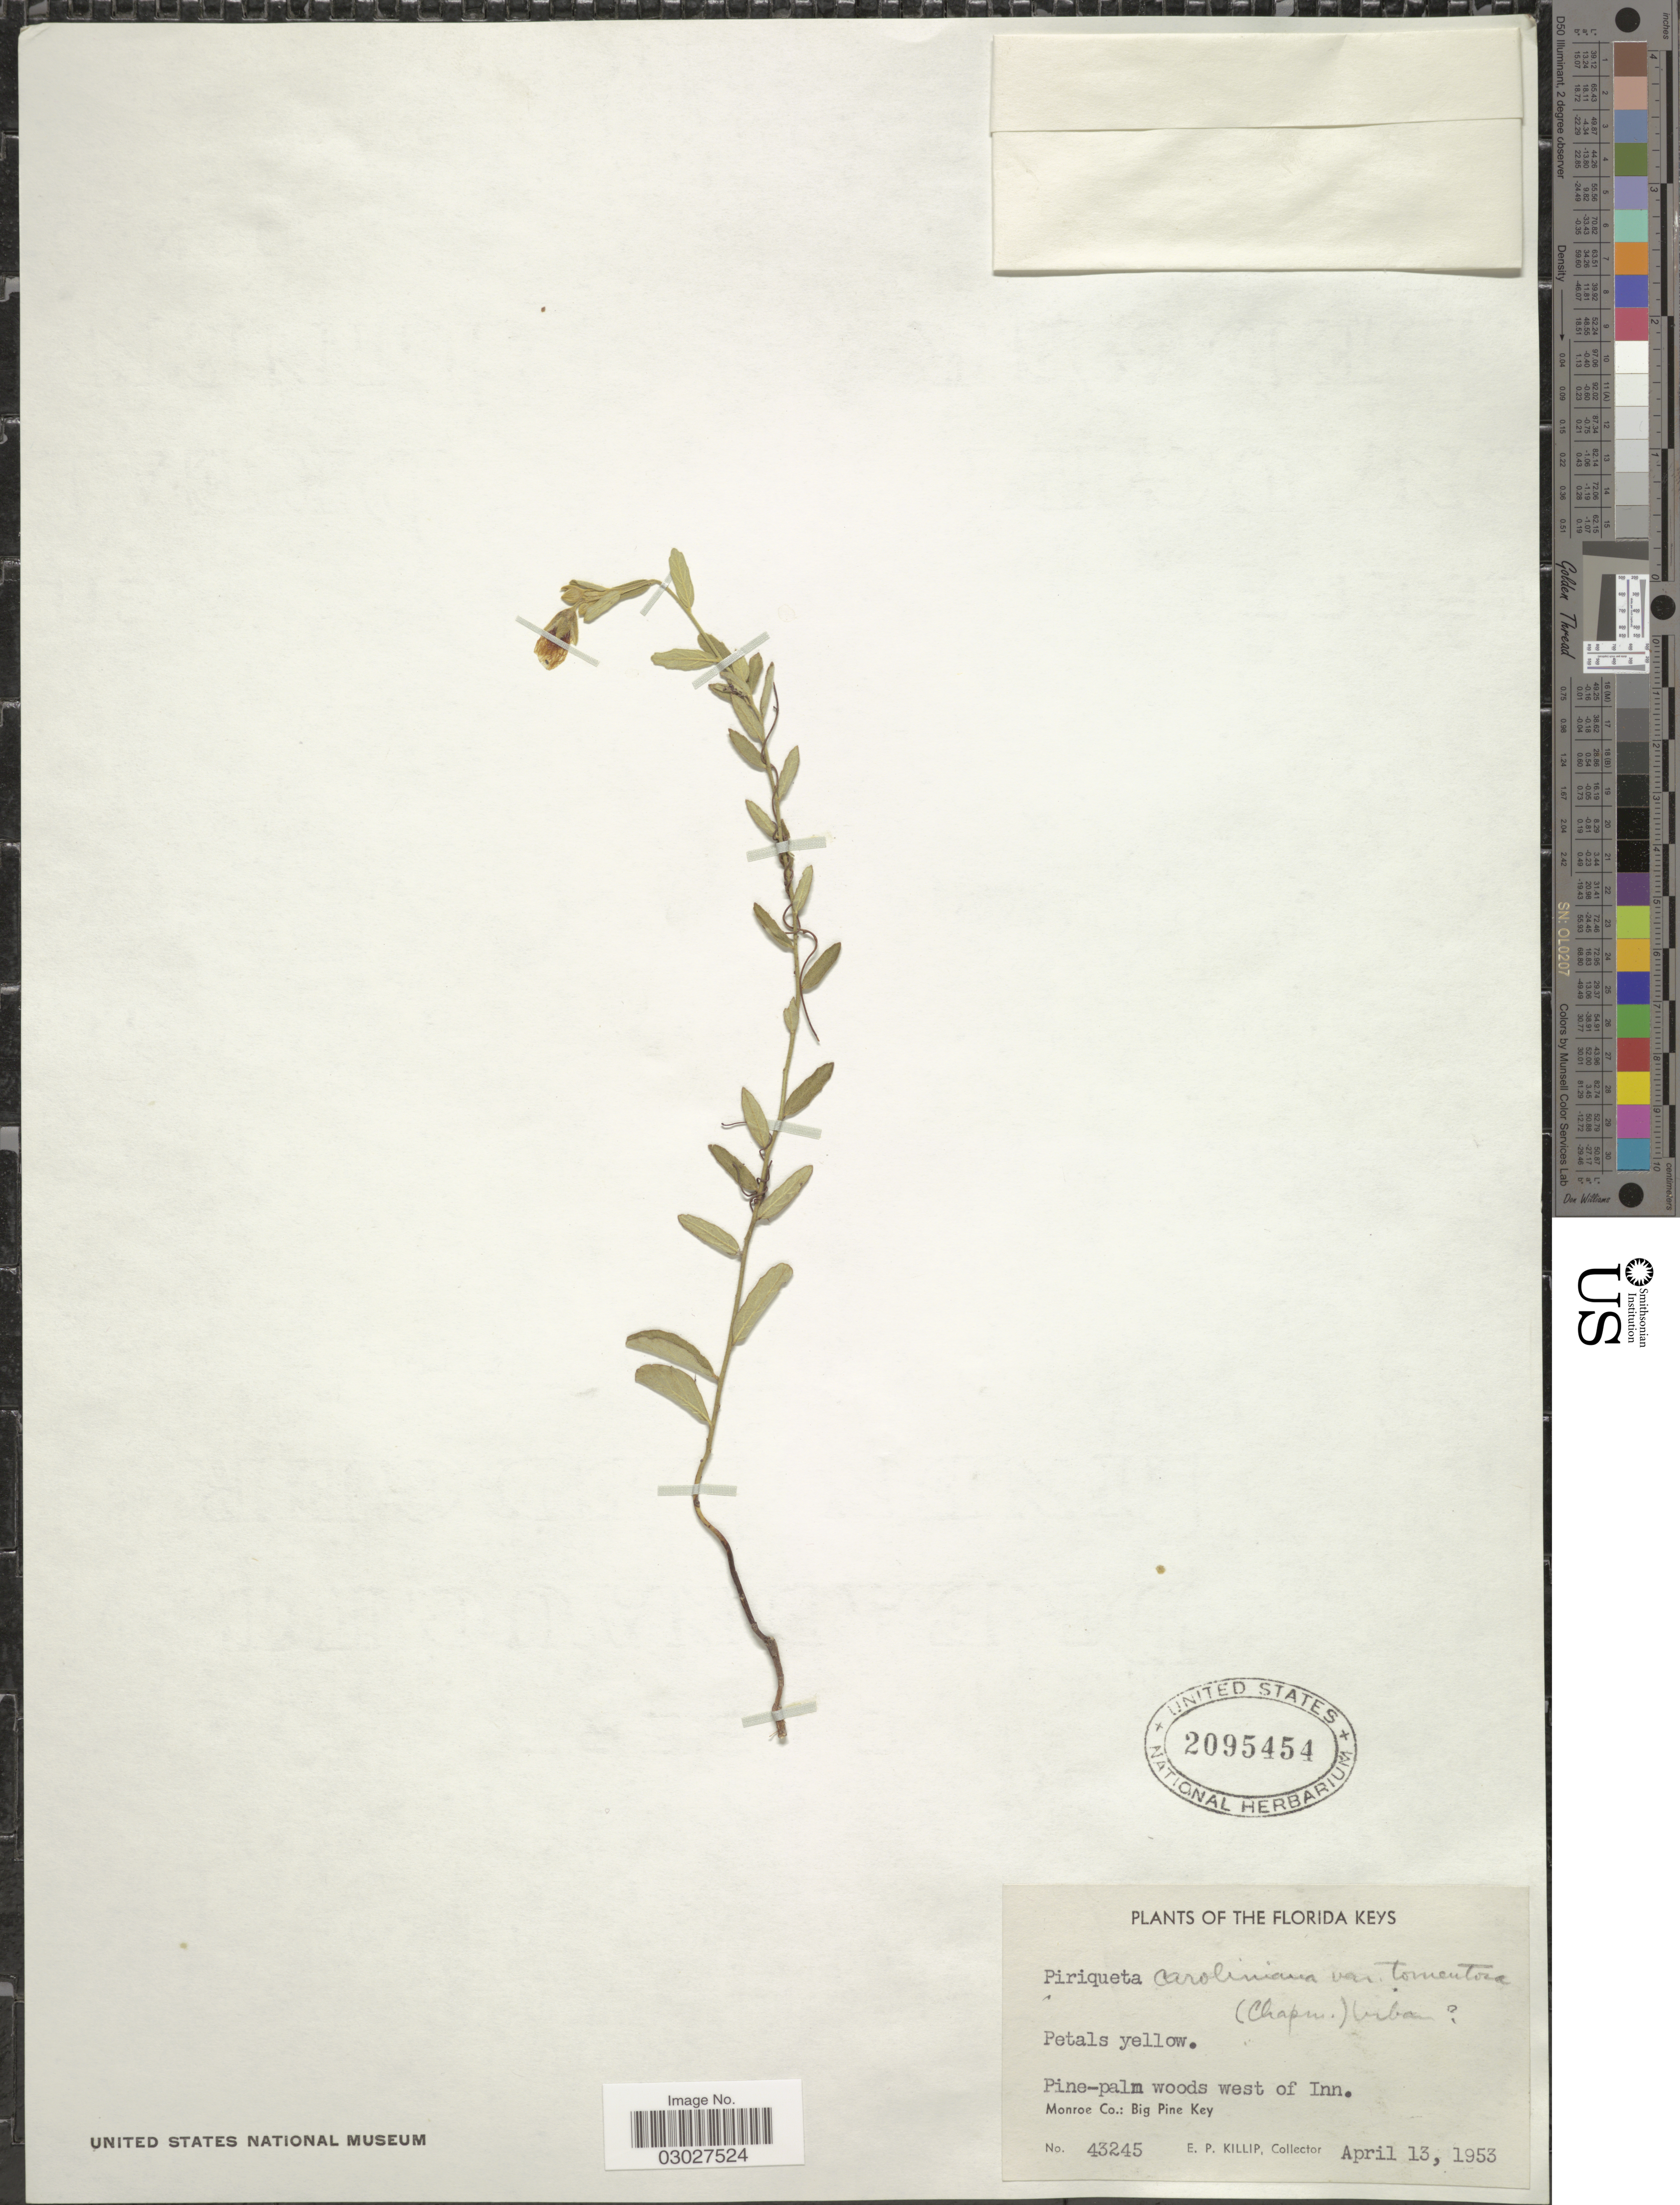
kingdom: Plantae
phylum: Tracheophyta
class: Magnoliopsida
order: Malpighiales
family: Turneraceae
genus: Piriqueta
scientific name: Piriqueta cistoides subsp. caroliniana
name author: (Walter) Arbo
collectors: E. P. Killip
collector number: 43245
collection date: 1953-04-13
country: United States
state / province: Florida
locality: The Florida Keys. Pine-palm woods west of Inn. Monroe Co.: Big Pine Key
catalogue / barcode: US 2095454